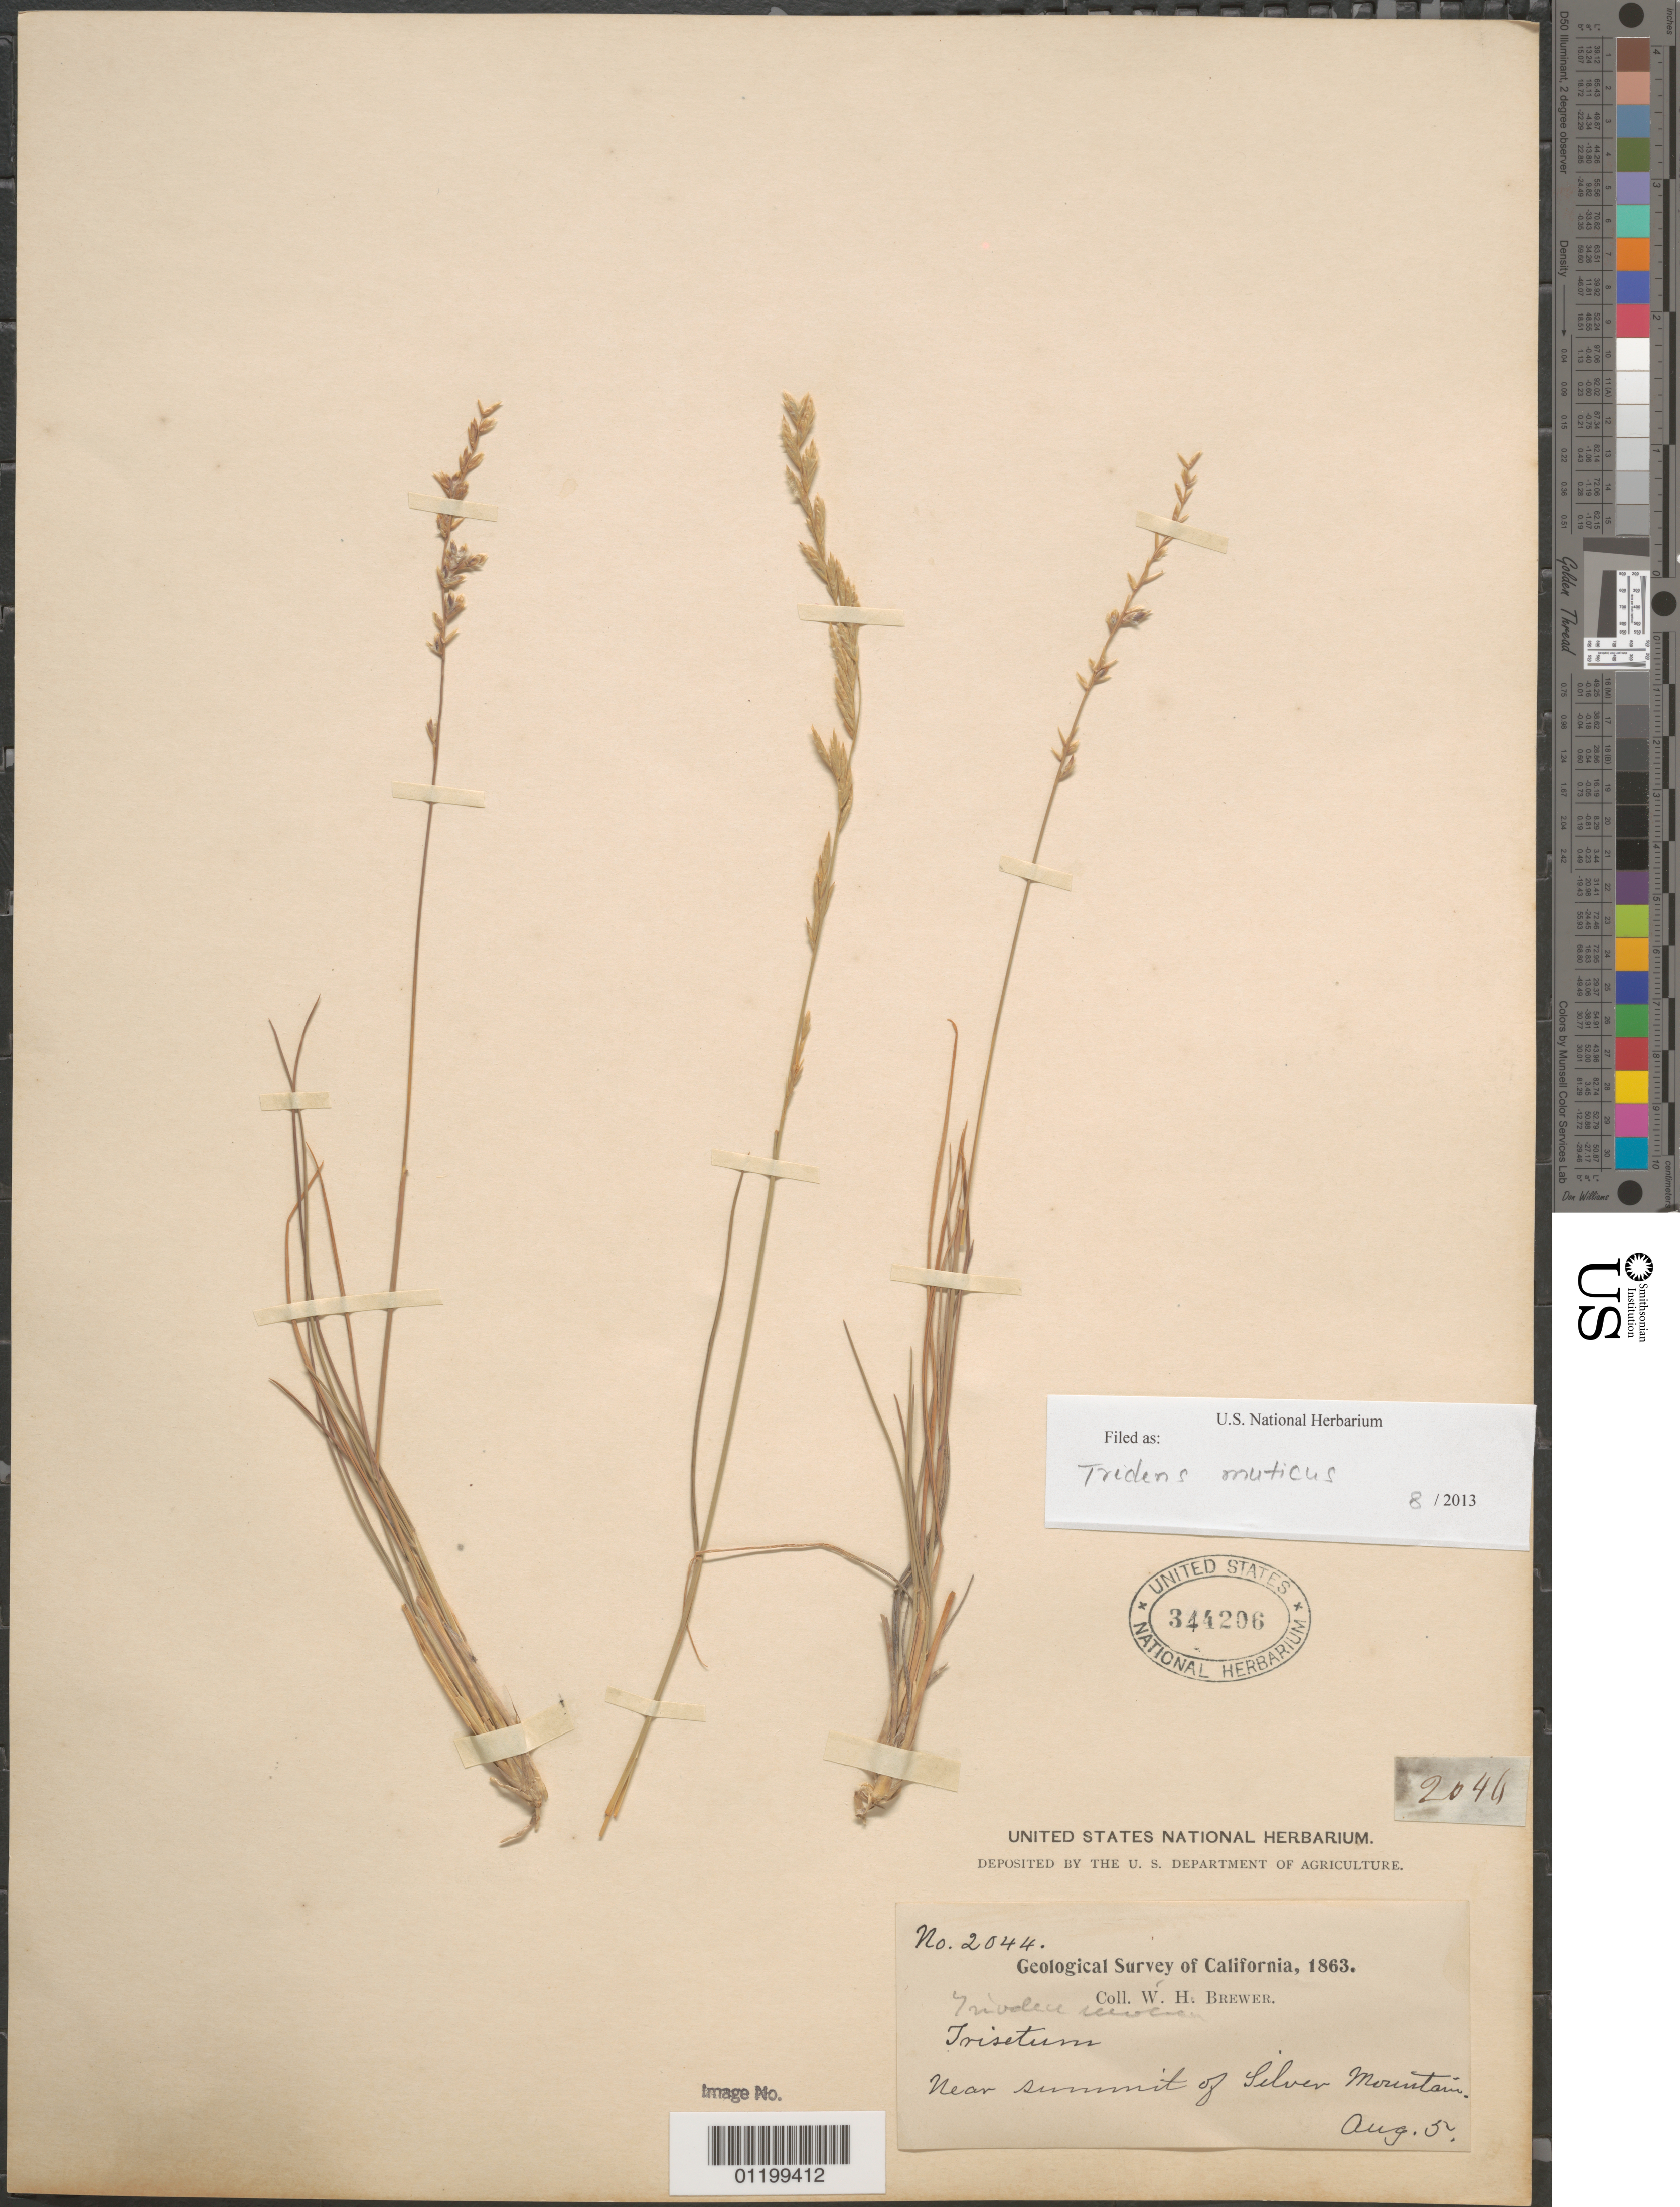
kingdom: Plantae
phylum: Tracheophyta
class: Liliopsida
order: Poales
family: Poaceae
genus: Tridens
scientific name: Tridens muticus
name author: (Torr.) Nash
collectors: W. H. Brewer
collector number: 2044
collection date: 1863-08-05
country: United States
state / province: California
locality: Summit of Silver Mountain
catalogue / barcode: US 344206